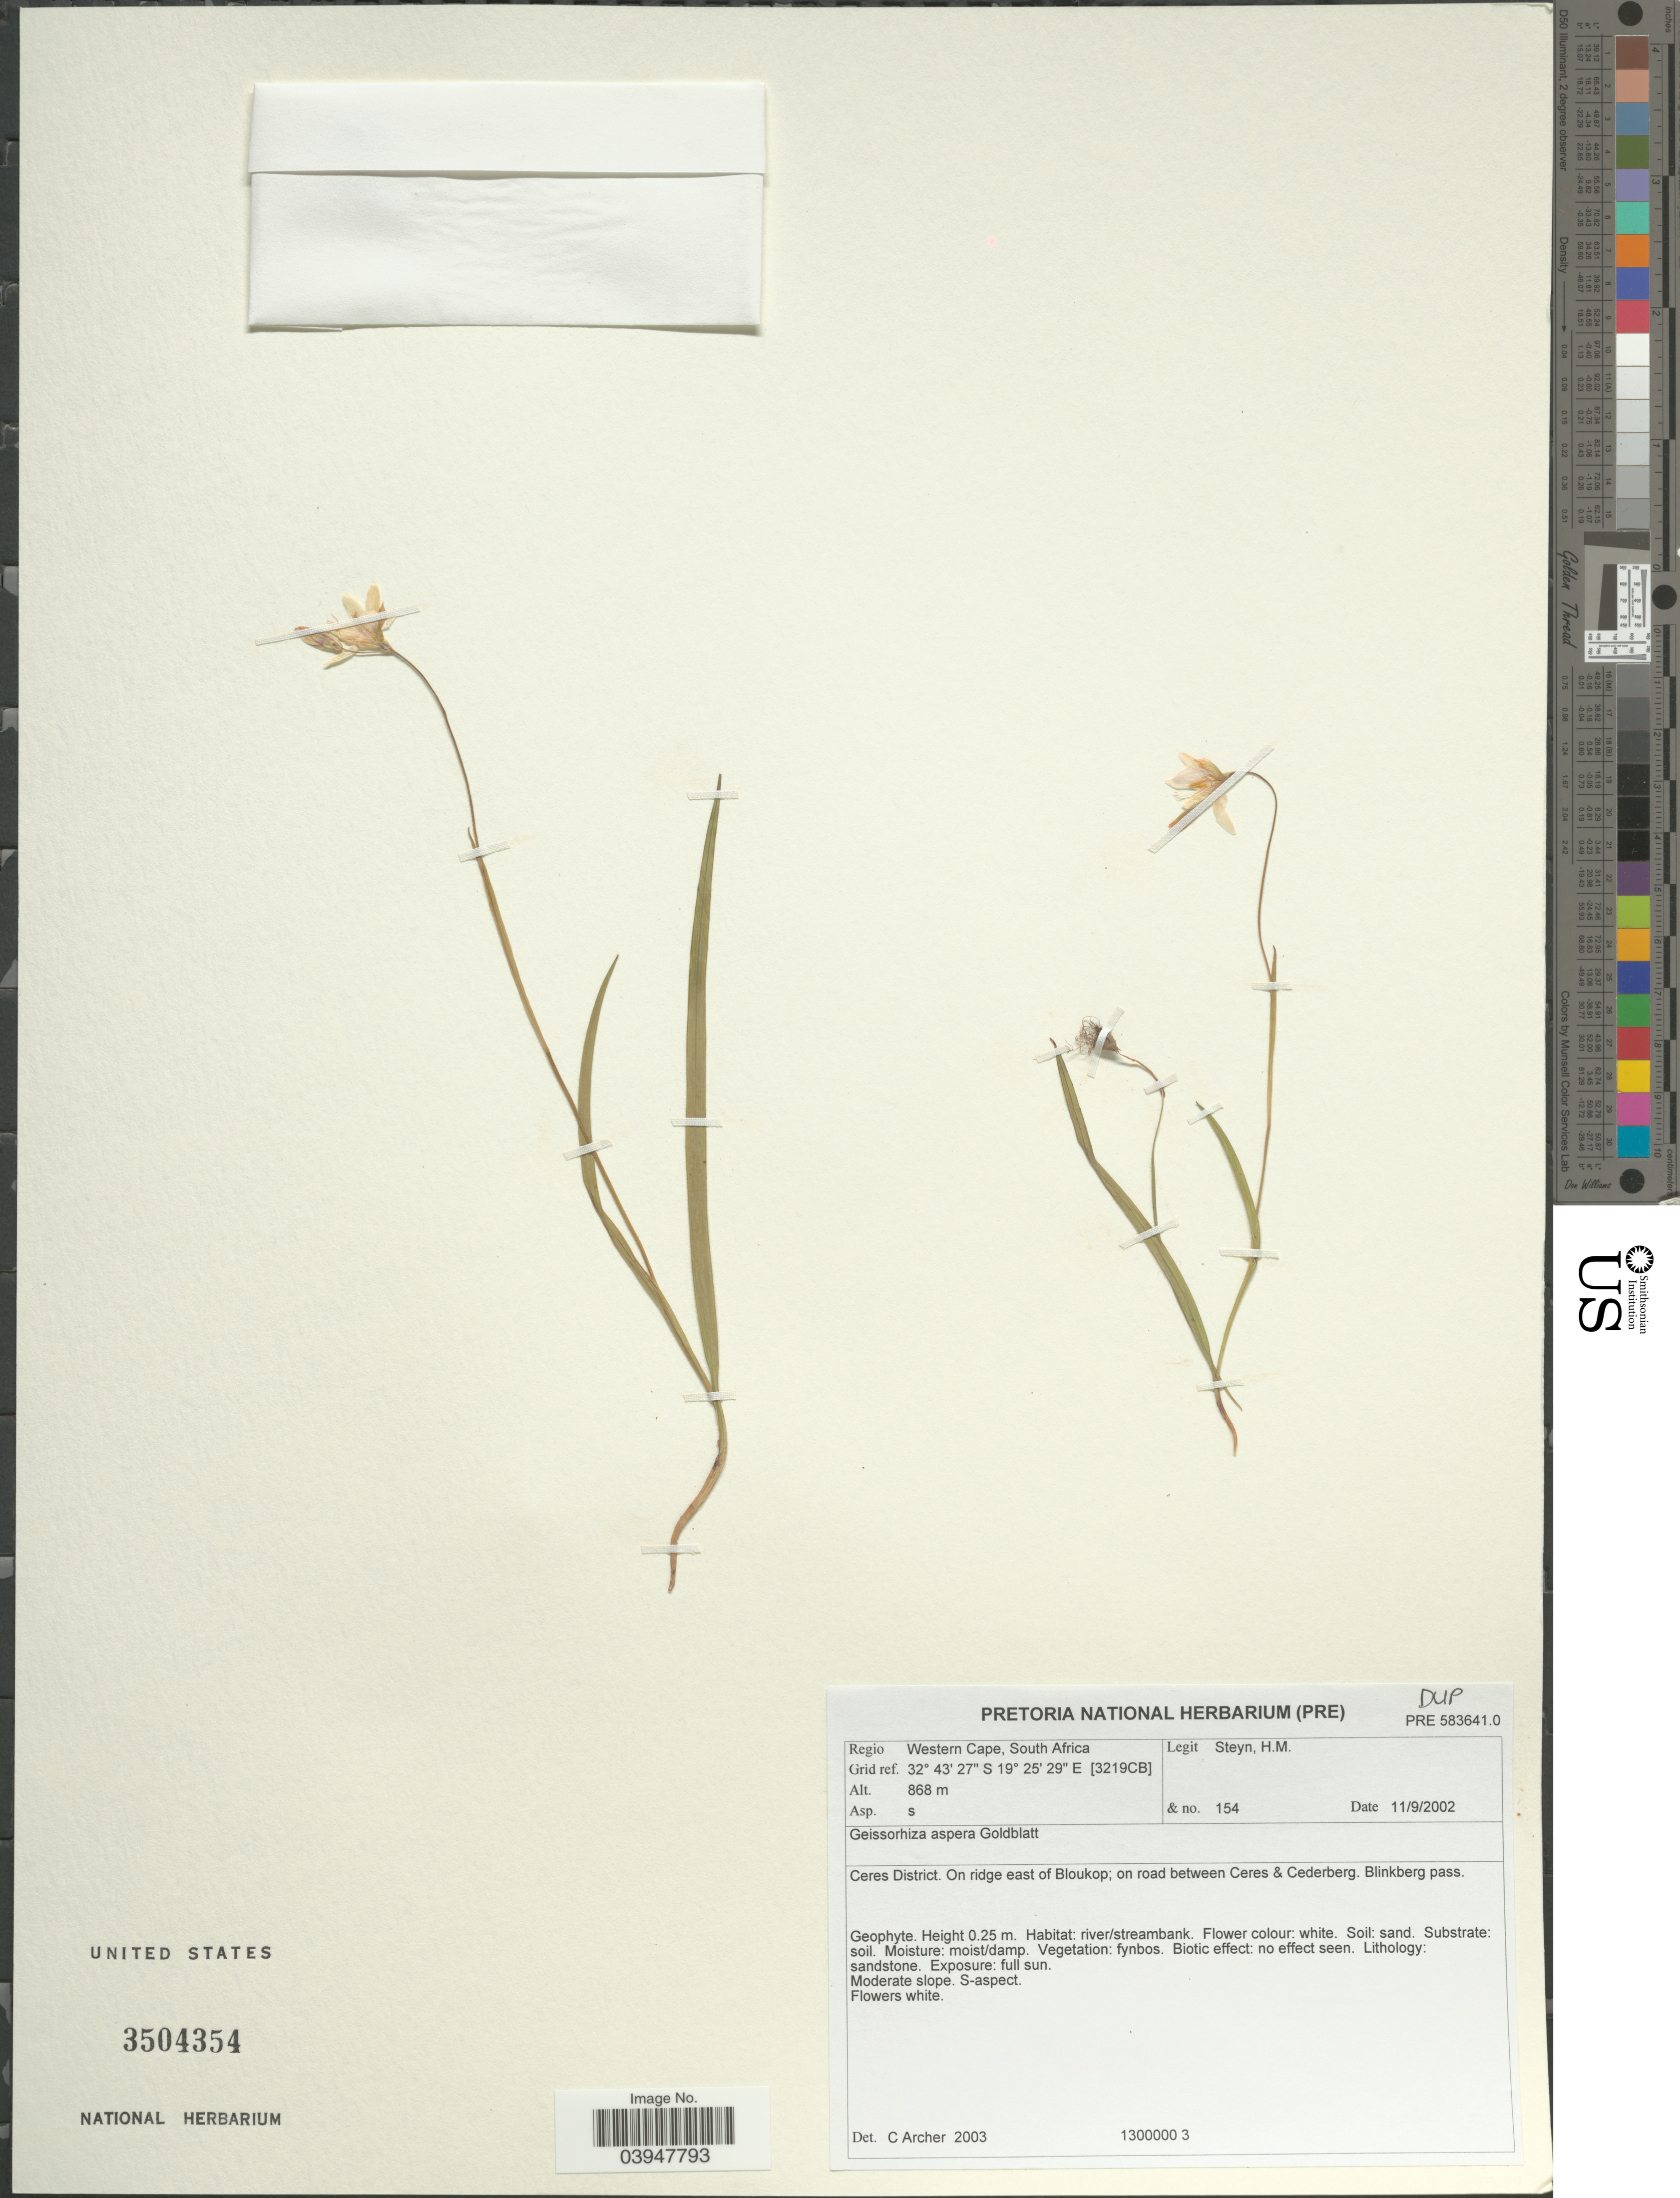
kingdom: Plantae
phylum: Tracheophyta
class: Liliopsida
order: Asparagales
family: Iridaceae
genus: Geissorhiza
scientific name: Geissorhiza aspera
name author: Goldblatt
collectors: H. Steyn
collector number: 154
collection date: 2002-09-11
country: South Africa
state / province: Western Cape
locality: Regio Western Cape. Grid ref. [3219CB]. Asp. s. Ceres District. On ridge east of Bloukop; on road between Ceres & Cederberg. Blinkberg pass.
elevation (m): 868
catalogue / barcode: US 3504354